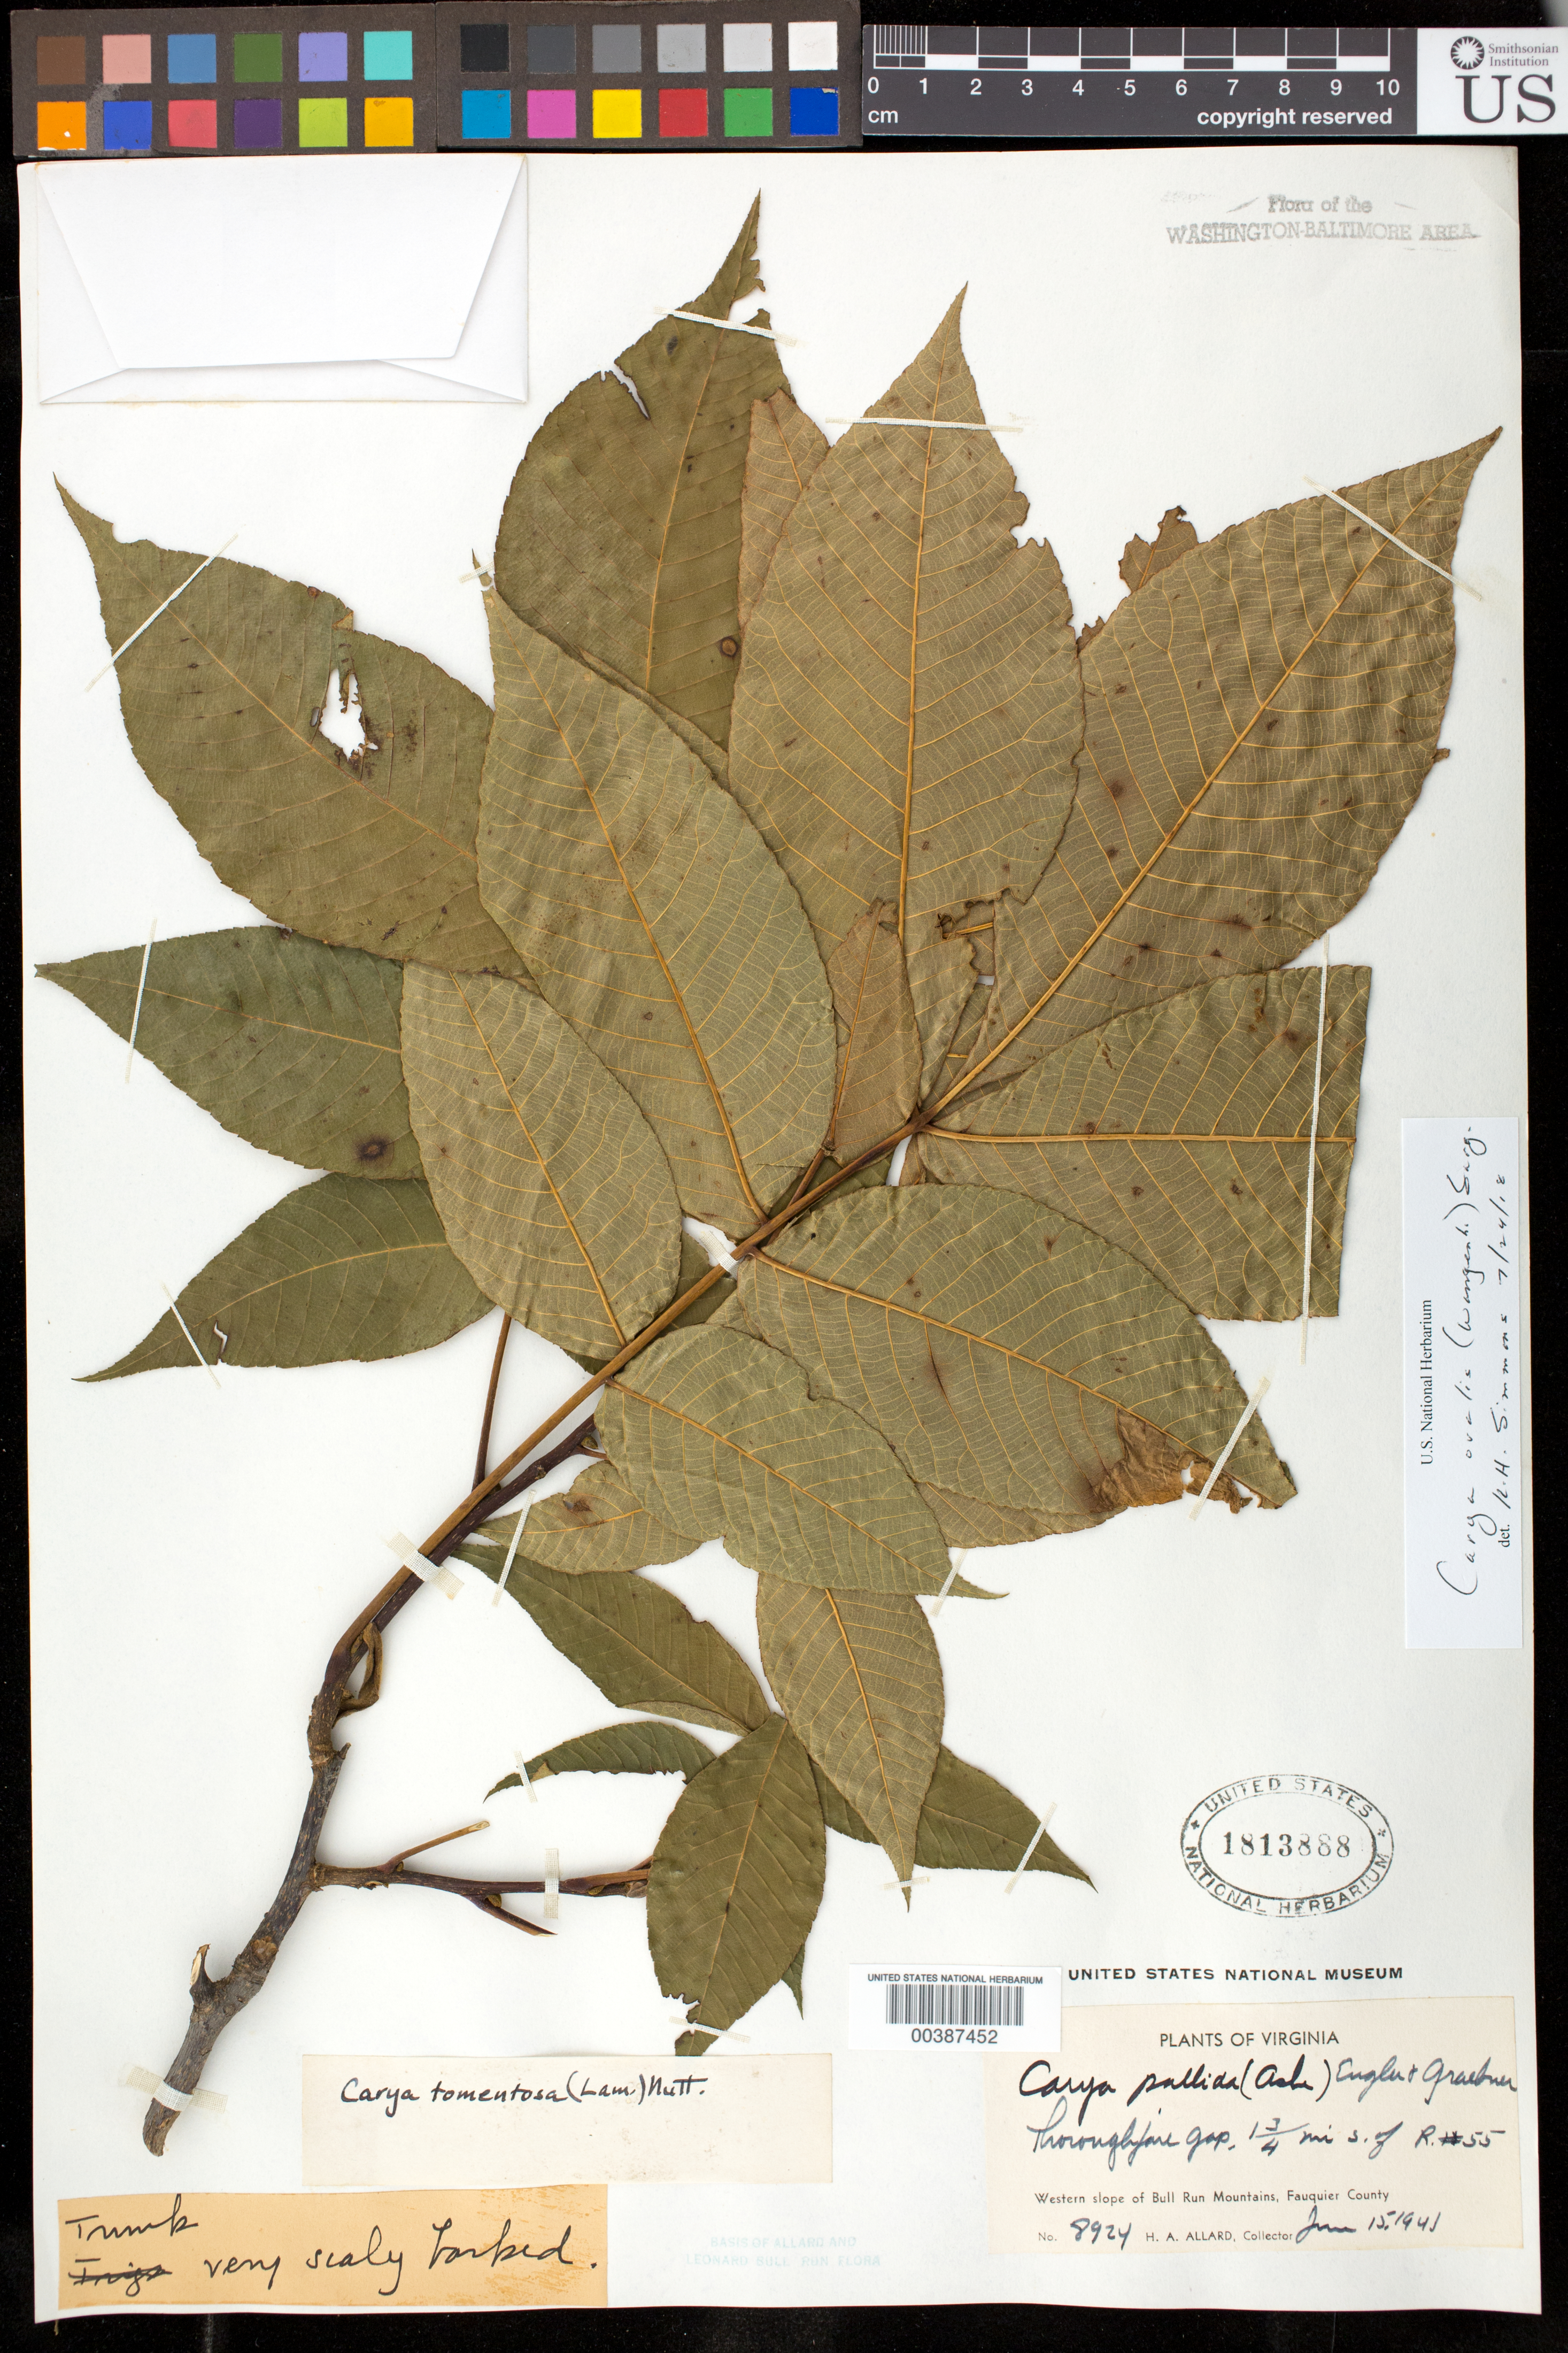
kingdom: Plantae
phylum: Tracheophyta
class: Magnoliopsida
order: Fagales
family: Juglandaceae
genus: Carya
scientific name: Carya ovalis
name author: (Wangenh.) Sarg.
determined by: Simmons, R. H., (UNITED STATES)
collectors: H. A. Allard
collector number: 8924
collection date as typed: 15 Jun 1941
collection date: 1941-06-15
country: United States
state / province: Virginia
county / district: Fauquier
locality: Thorofare Gap, south of Route 55, Pond Mountains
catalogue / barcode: US 1813888